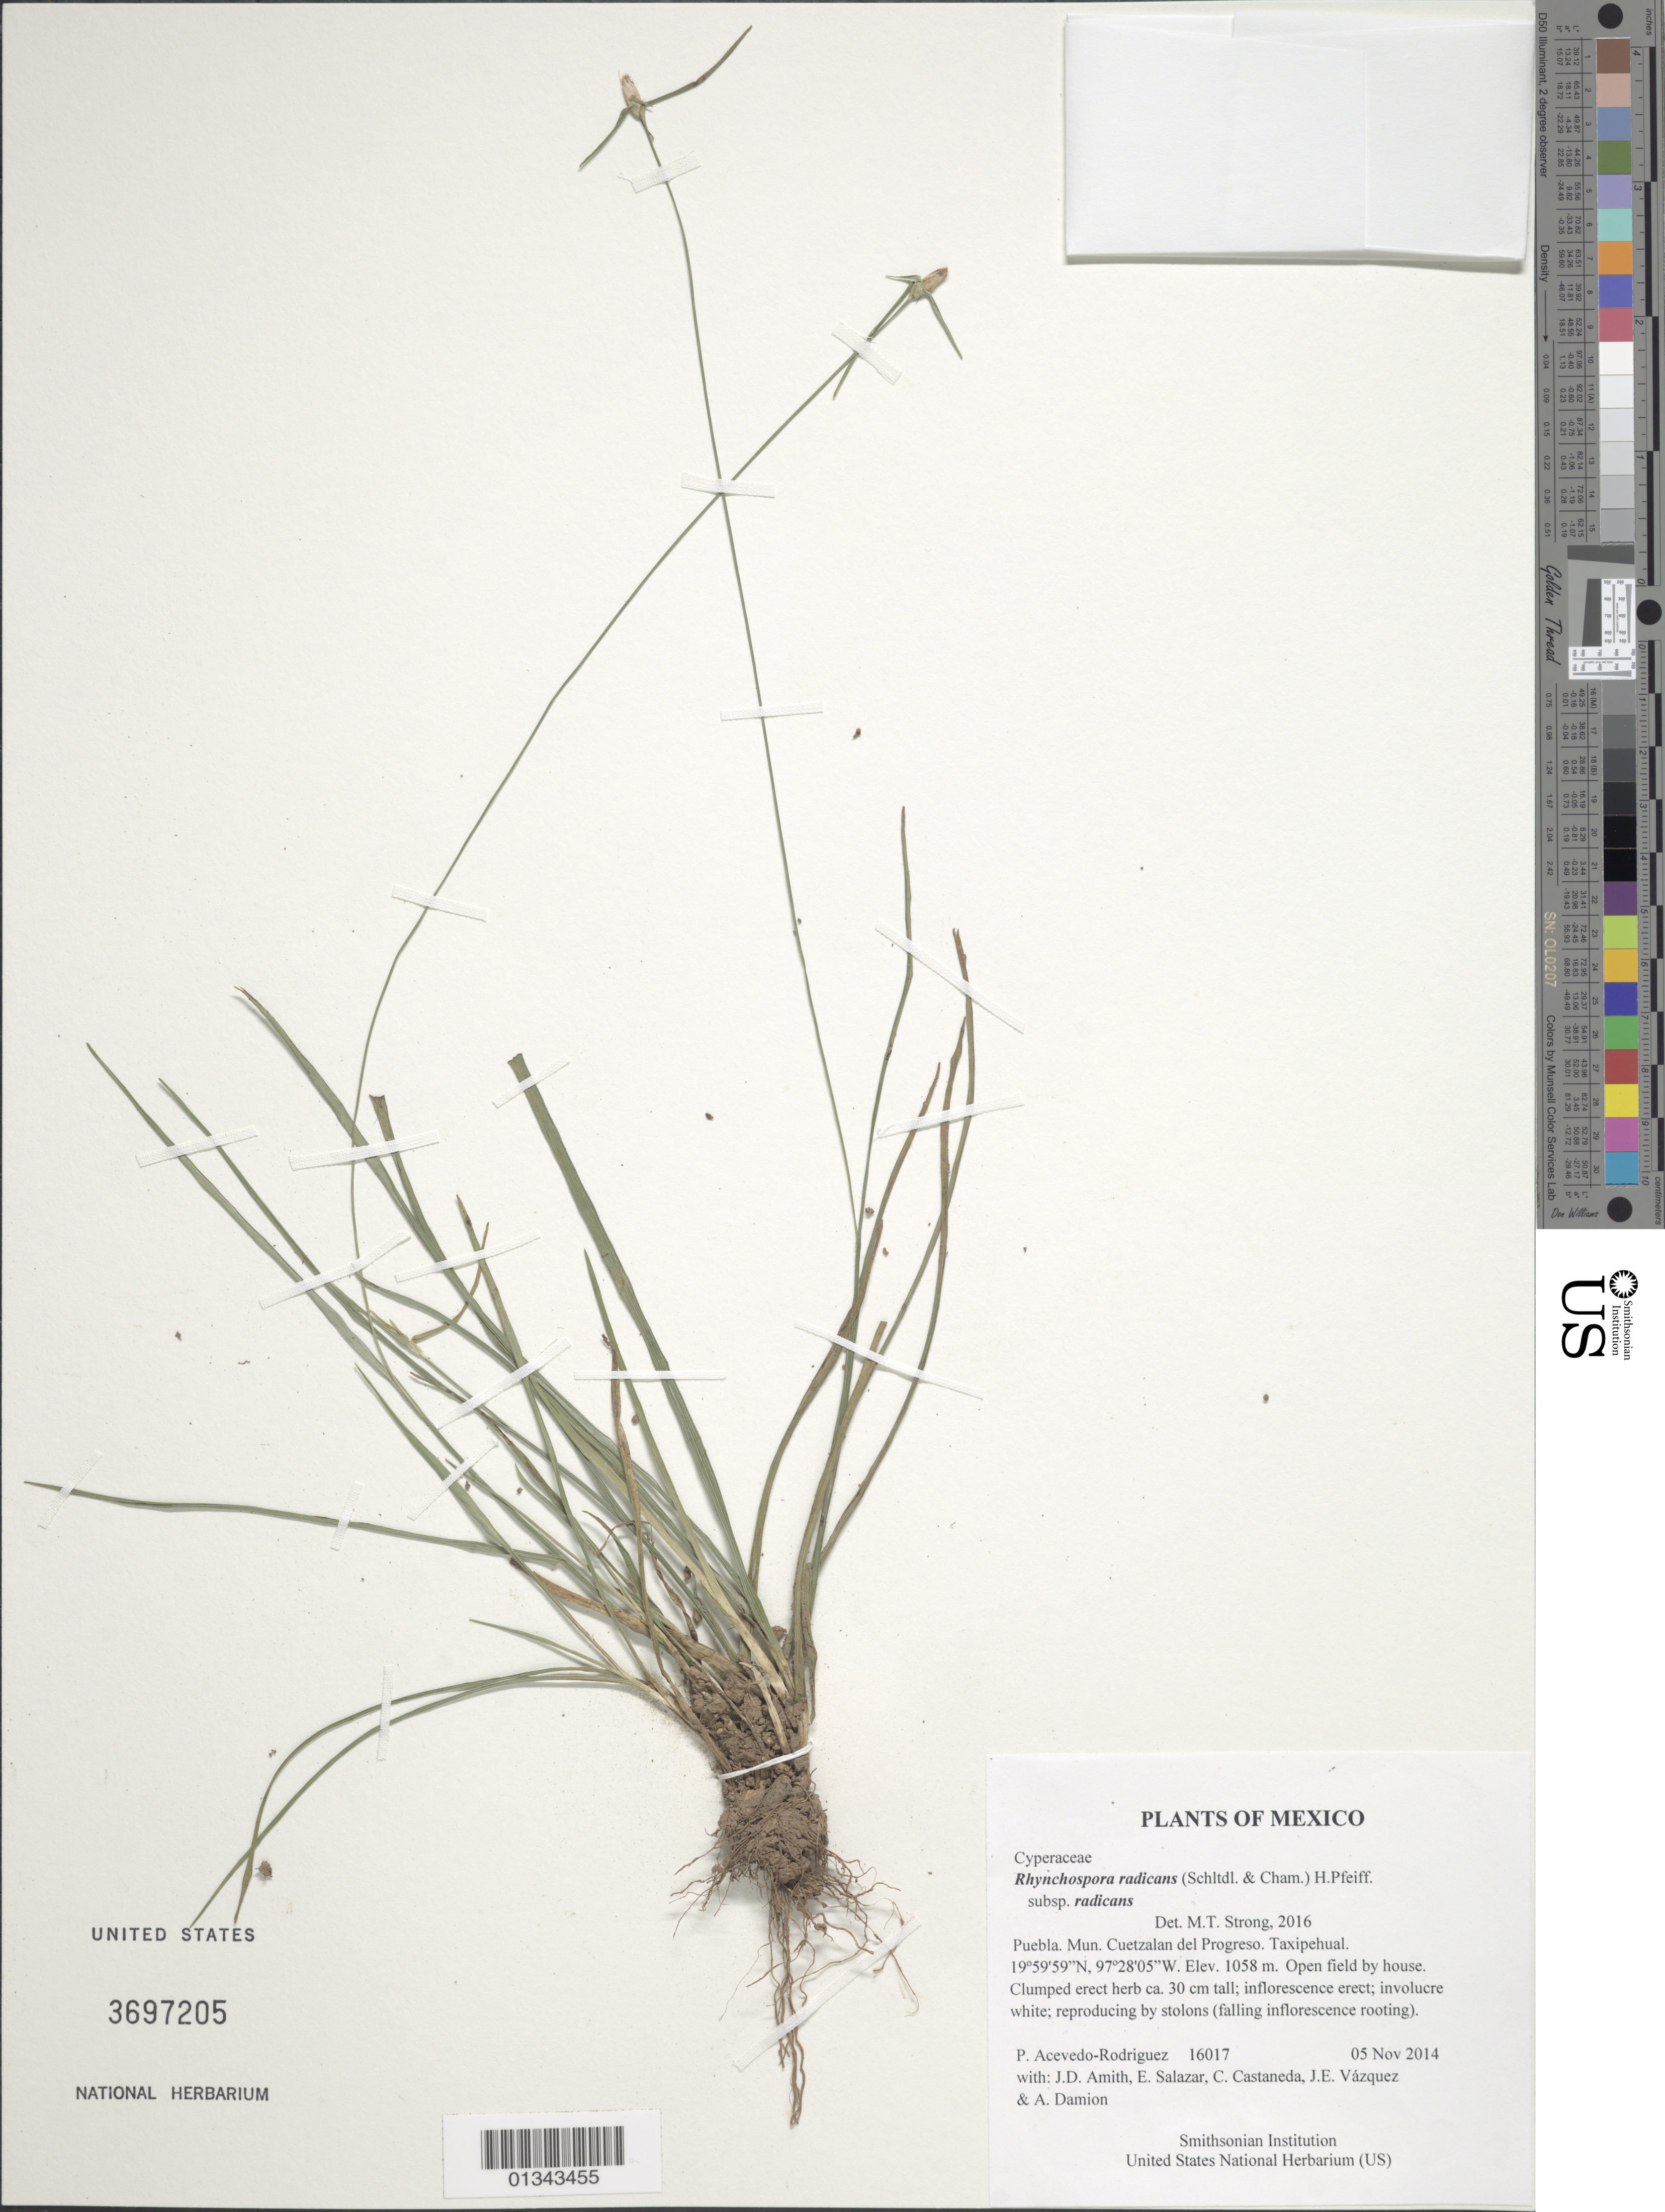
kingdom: Plantae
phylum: Tracheophyta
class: Liliopsida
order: Poales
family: Cyperaceae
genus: Rhynchospora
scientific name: Rhynchospora radicans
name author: (Schltdl. & Cham.) H. Pfeiff.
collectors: P. Acevedo-Rodr., J. D. Amith, E. Salazar, C. Castaneda & et al.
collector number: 16017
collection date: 2014-11-05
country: Mexico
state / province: Puebla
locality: Mexico, Puebla. Mun. Cuetzalan del Progreso. Taxiehual.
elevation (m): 1058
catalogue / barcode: US 3697205